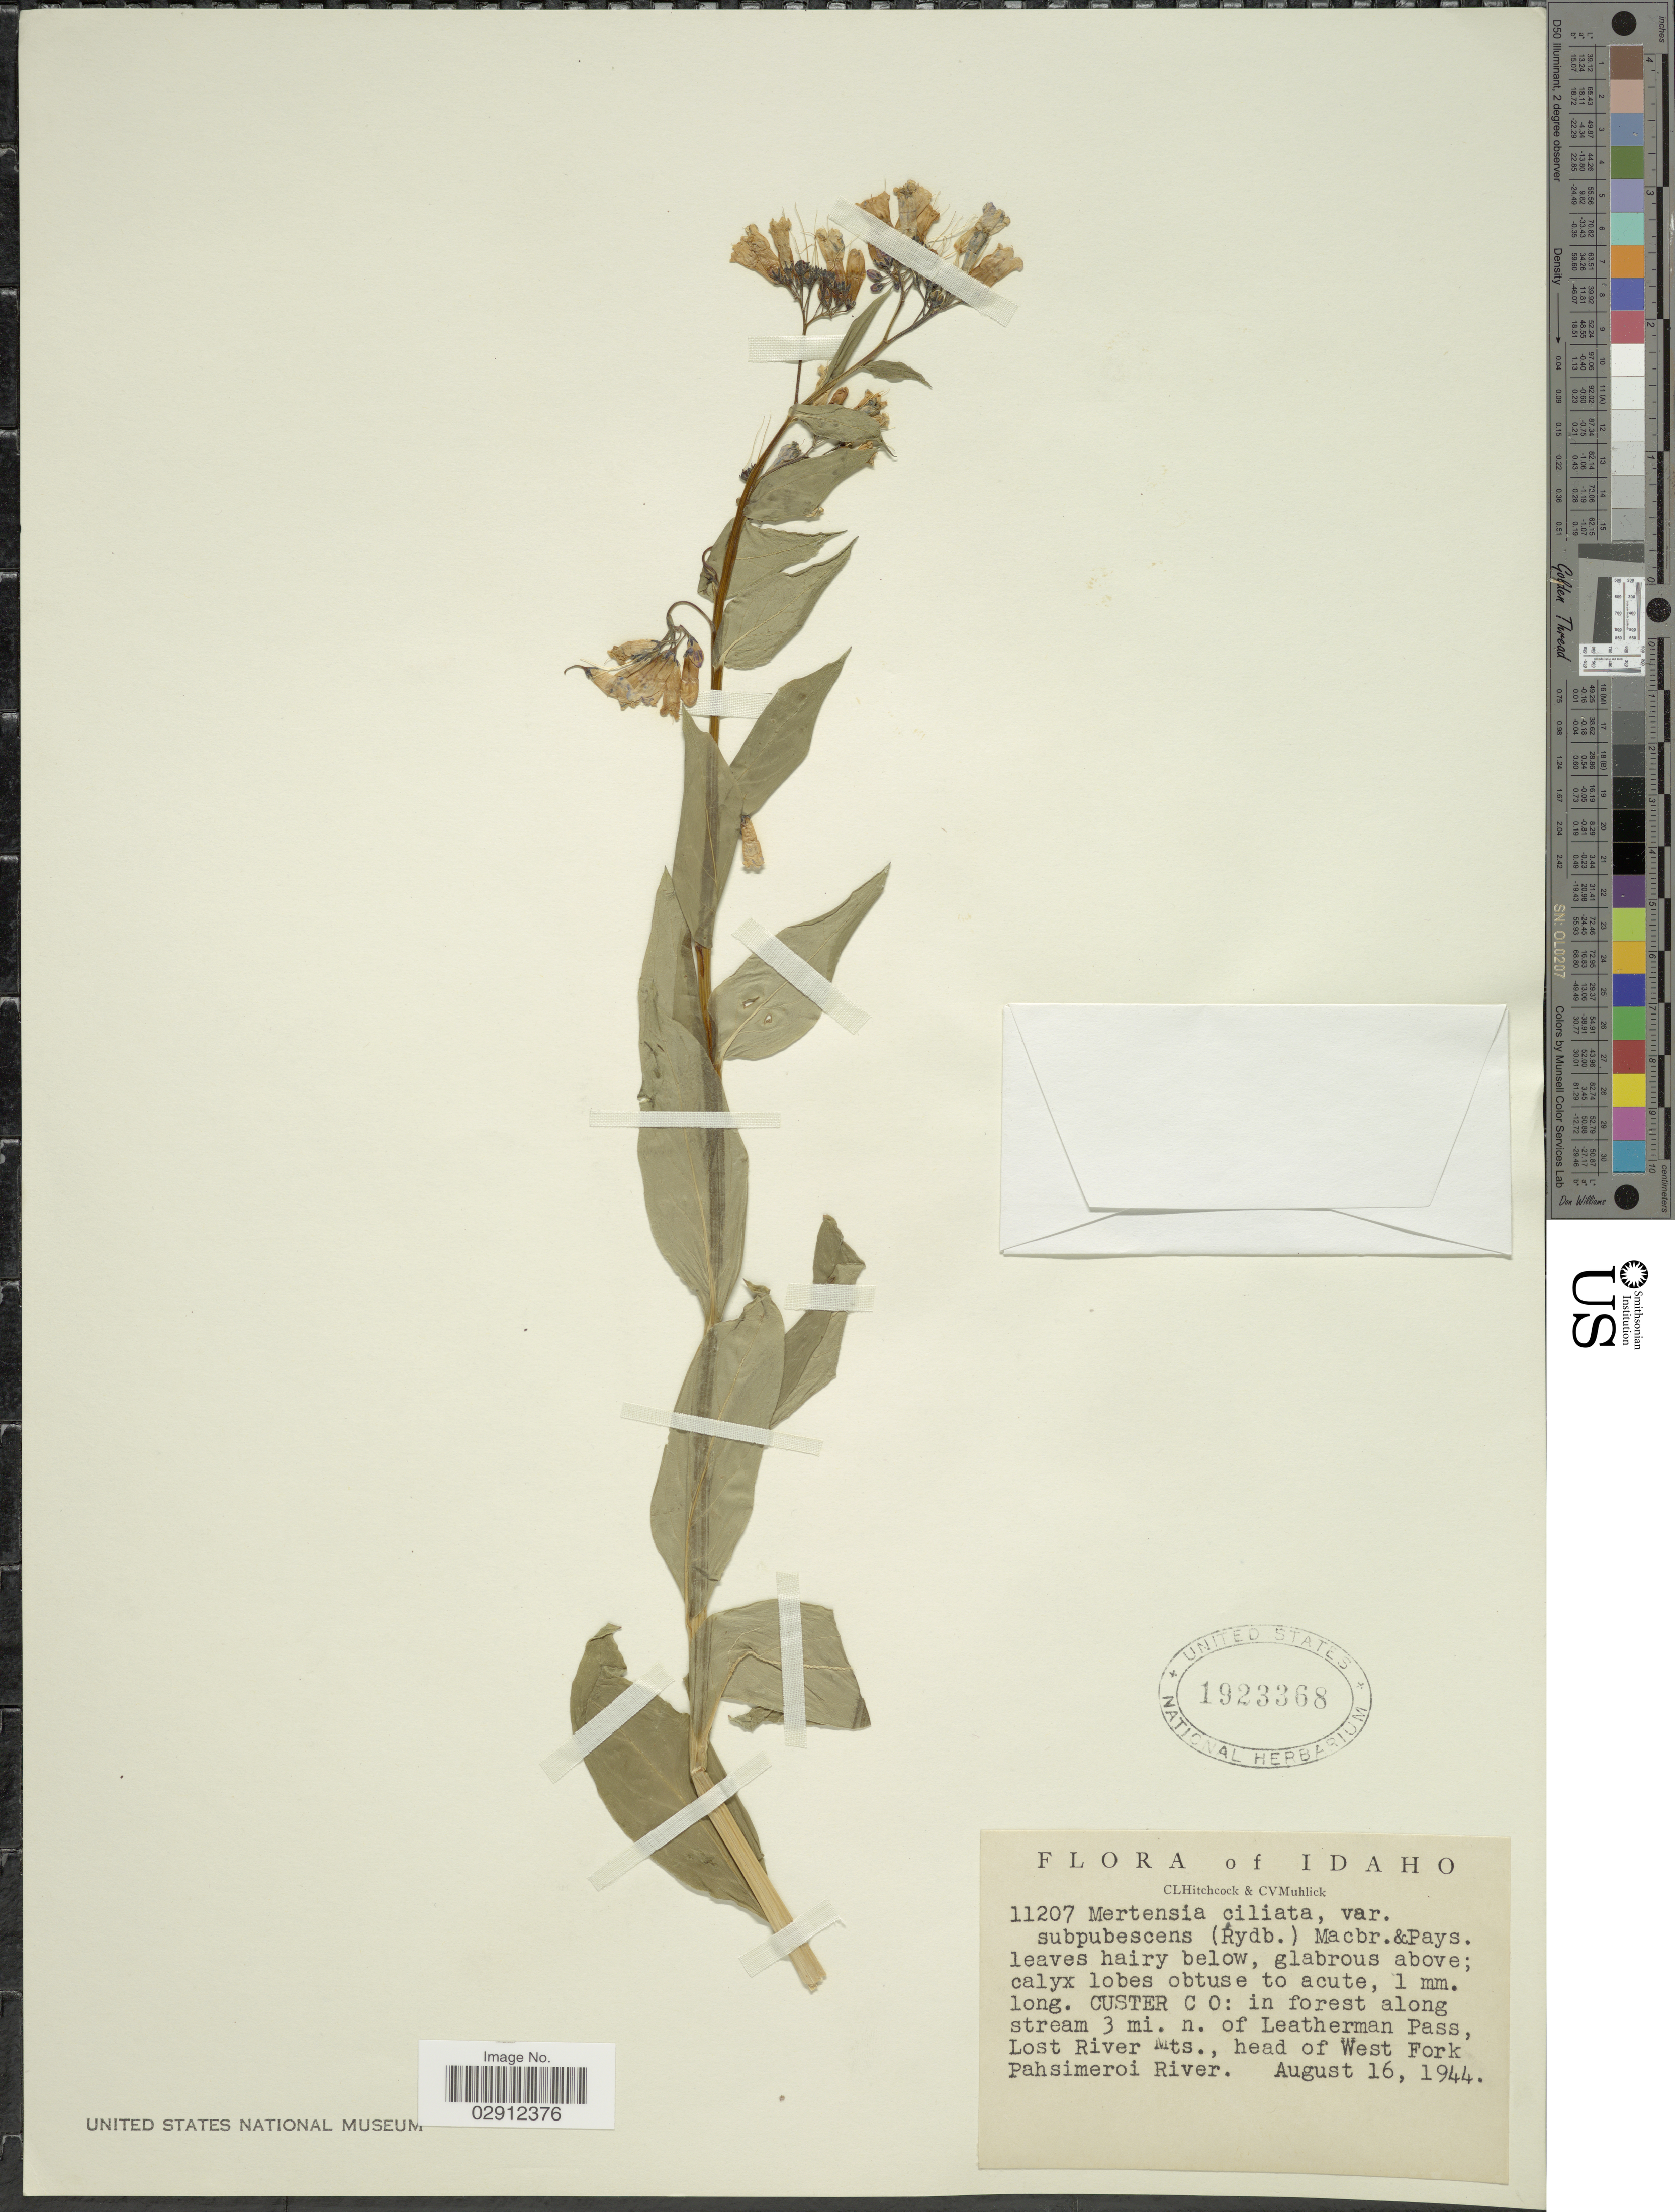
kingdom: Plantae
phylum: Tracheophyta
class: Magnoliopsida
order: Boraginales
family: Boraginaceae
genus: Mertensia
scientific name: Mertensia ciliata var. subpubescens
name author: (Rydb.) J.F. Macbr. & Payson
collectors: C. L. Hitchcock & C. V. Muhlick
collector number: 11207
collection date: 1944-08-16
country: United States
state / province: Idaho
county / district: Custer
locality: in forest along stream 3 mi. n. of Leatherman Pass, Lost River Mts., head of West Fork Pahsimeroi River.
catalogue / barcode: US 1923368